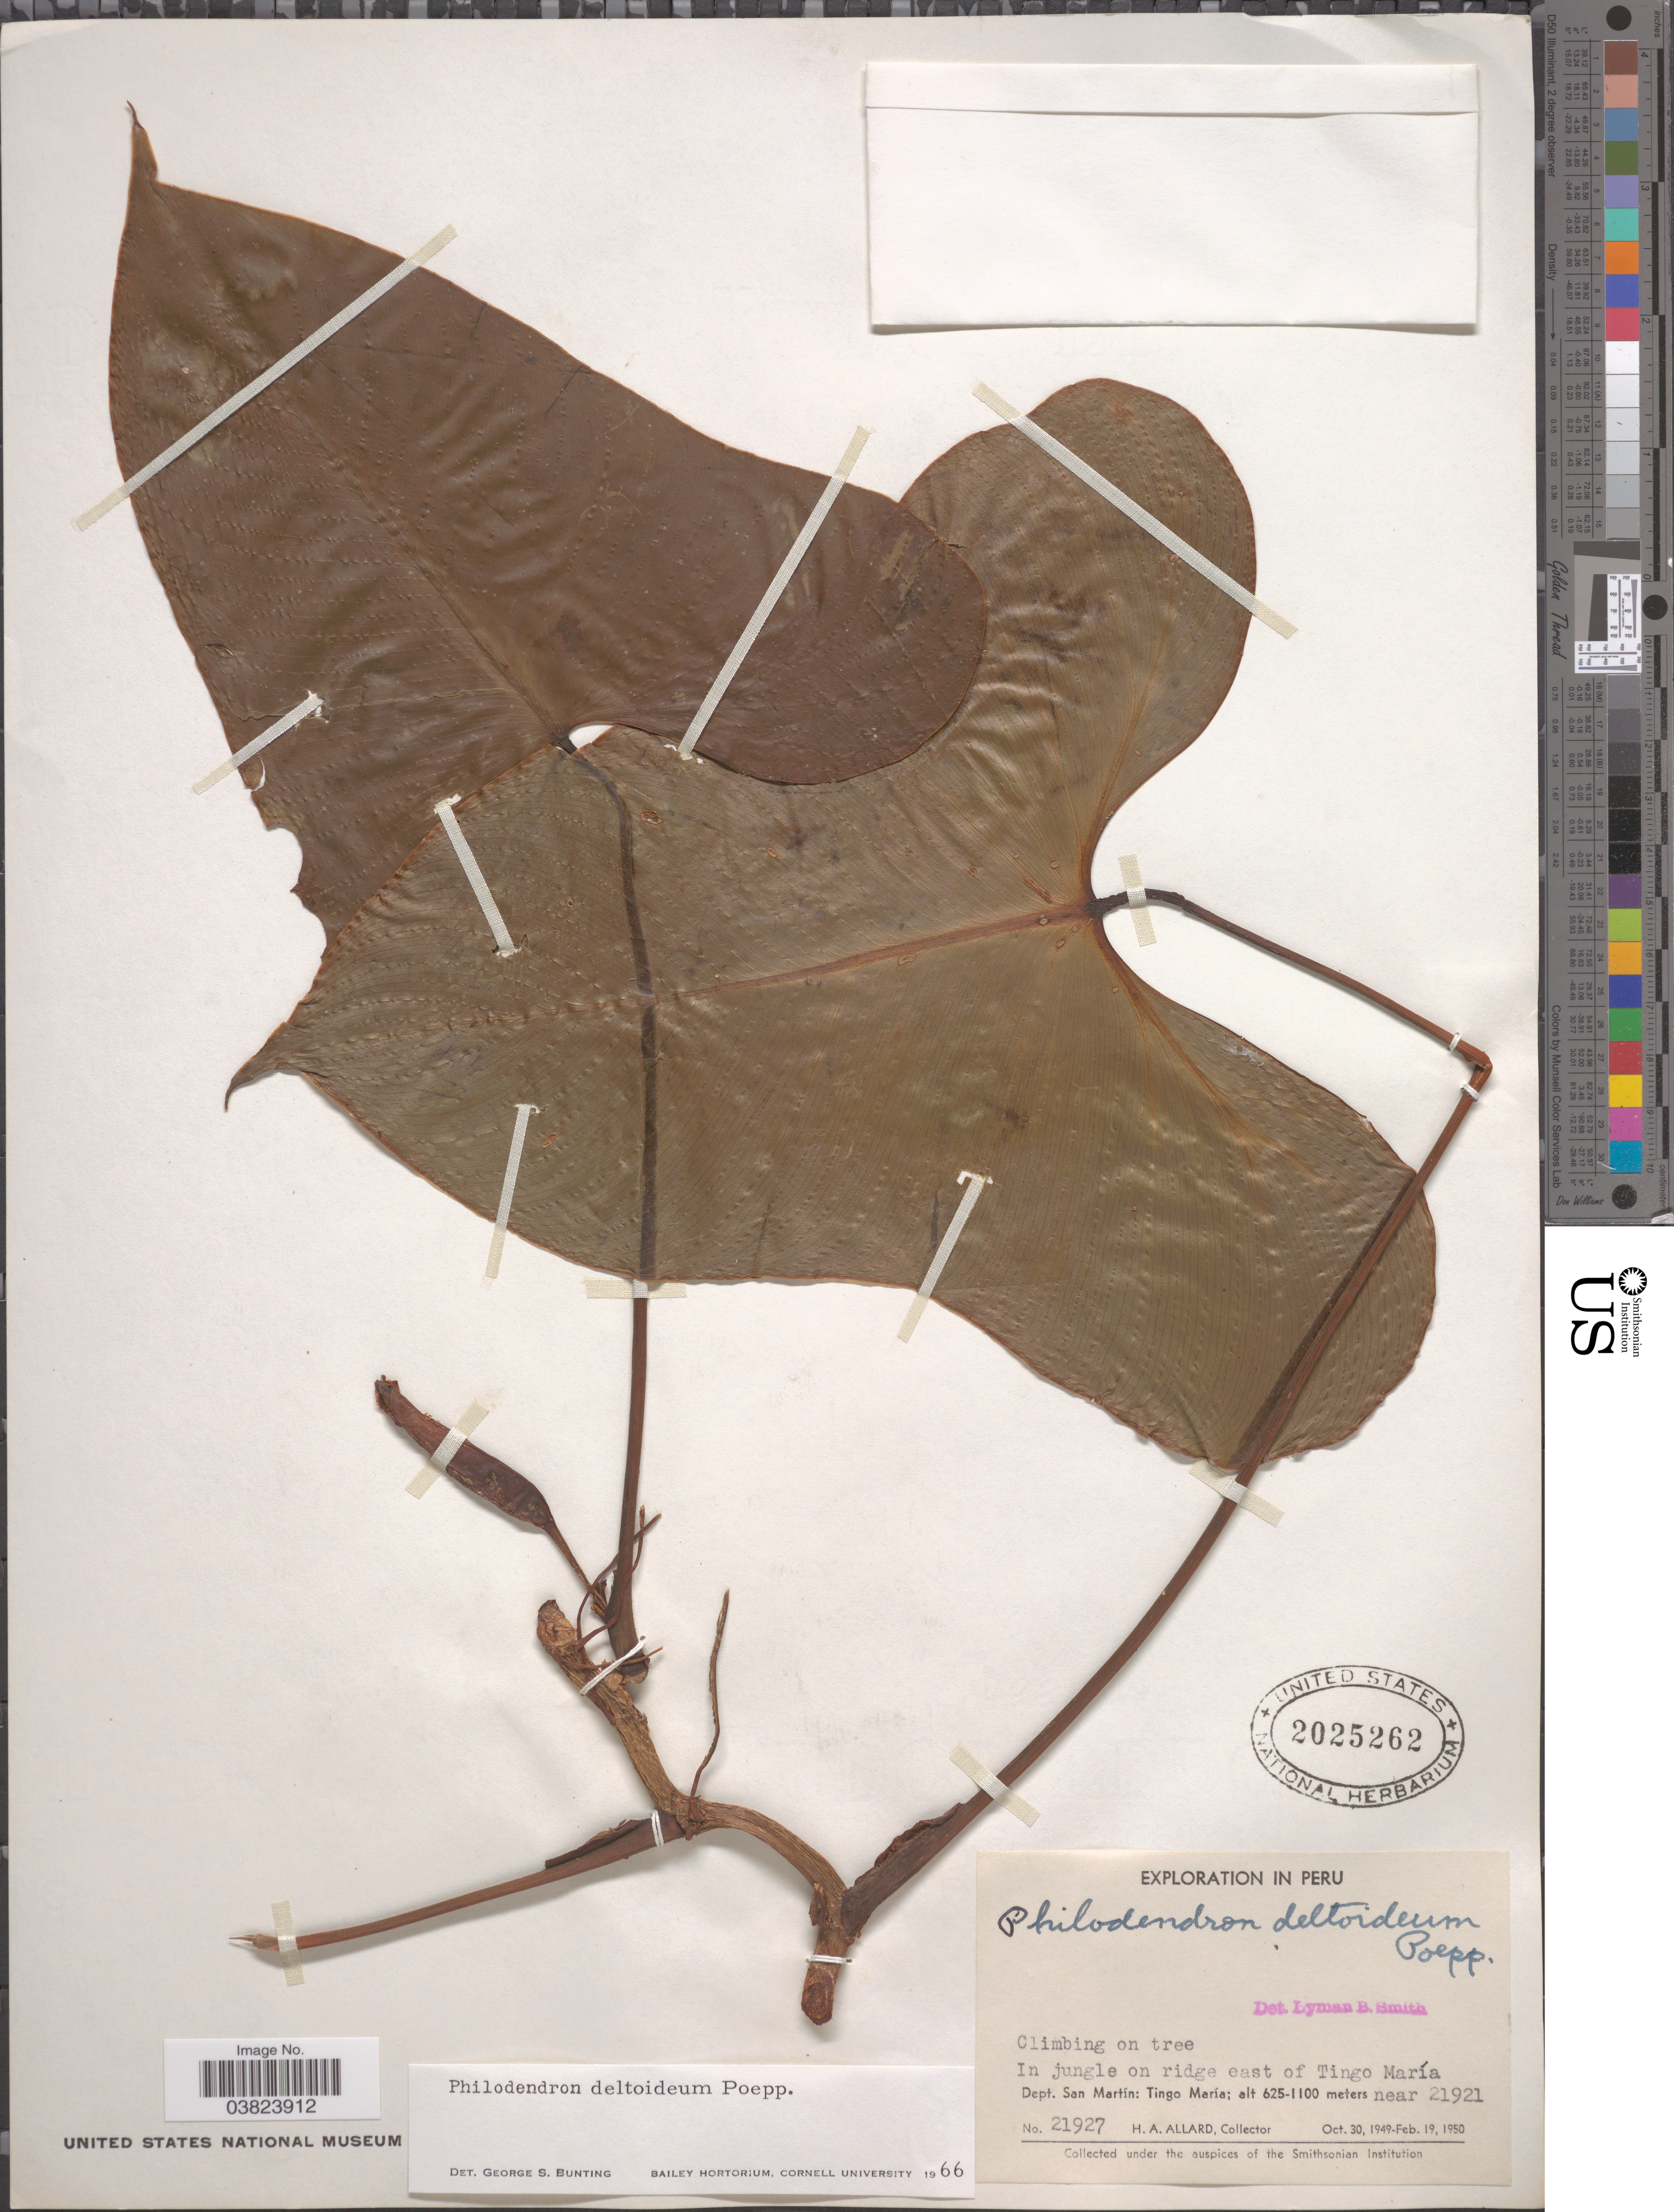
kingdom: Plantae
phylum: Tracheophyta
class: Liliopsida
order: Alismatales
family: Araceae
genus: Philodendron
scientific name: Philodendron deltoideum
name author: Poepp.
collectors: H. A. Allard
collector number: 21927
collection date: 1949-10-30/1950-02-19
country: Peru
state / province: San Martín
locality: In jungle on ridge east of Tingo María. Dept. San Martín: Tingo María near 21921.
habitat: in jungle on ridge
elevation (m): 625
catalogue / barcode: US 2025262